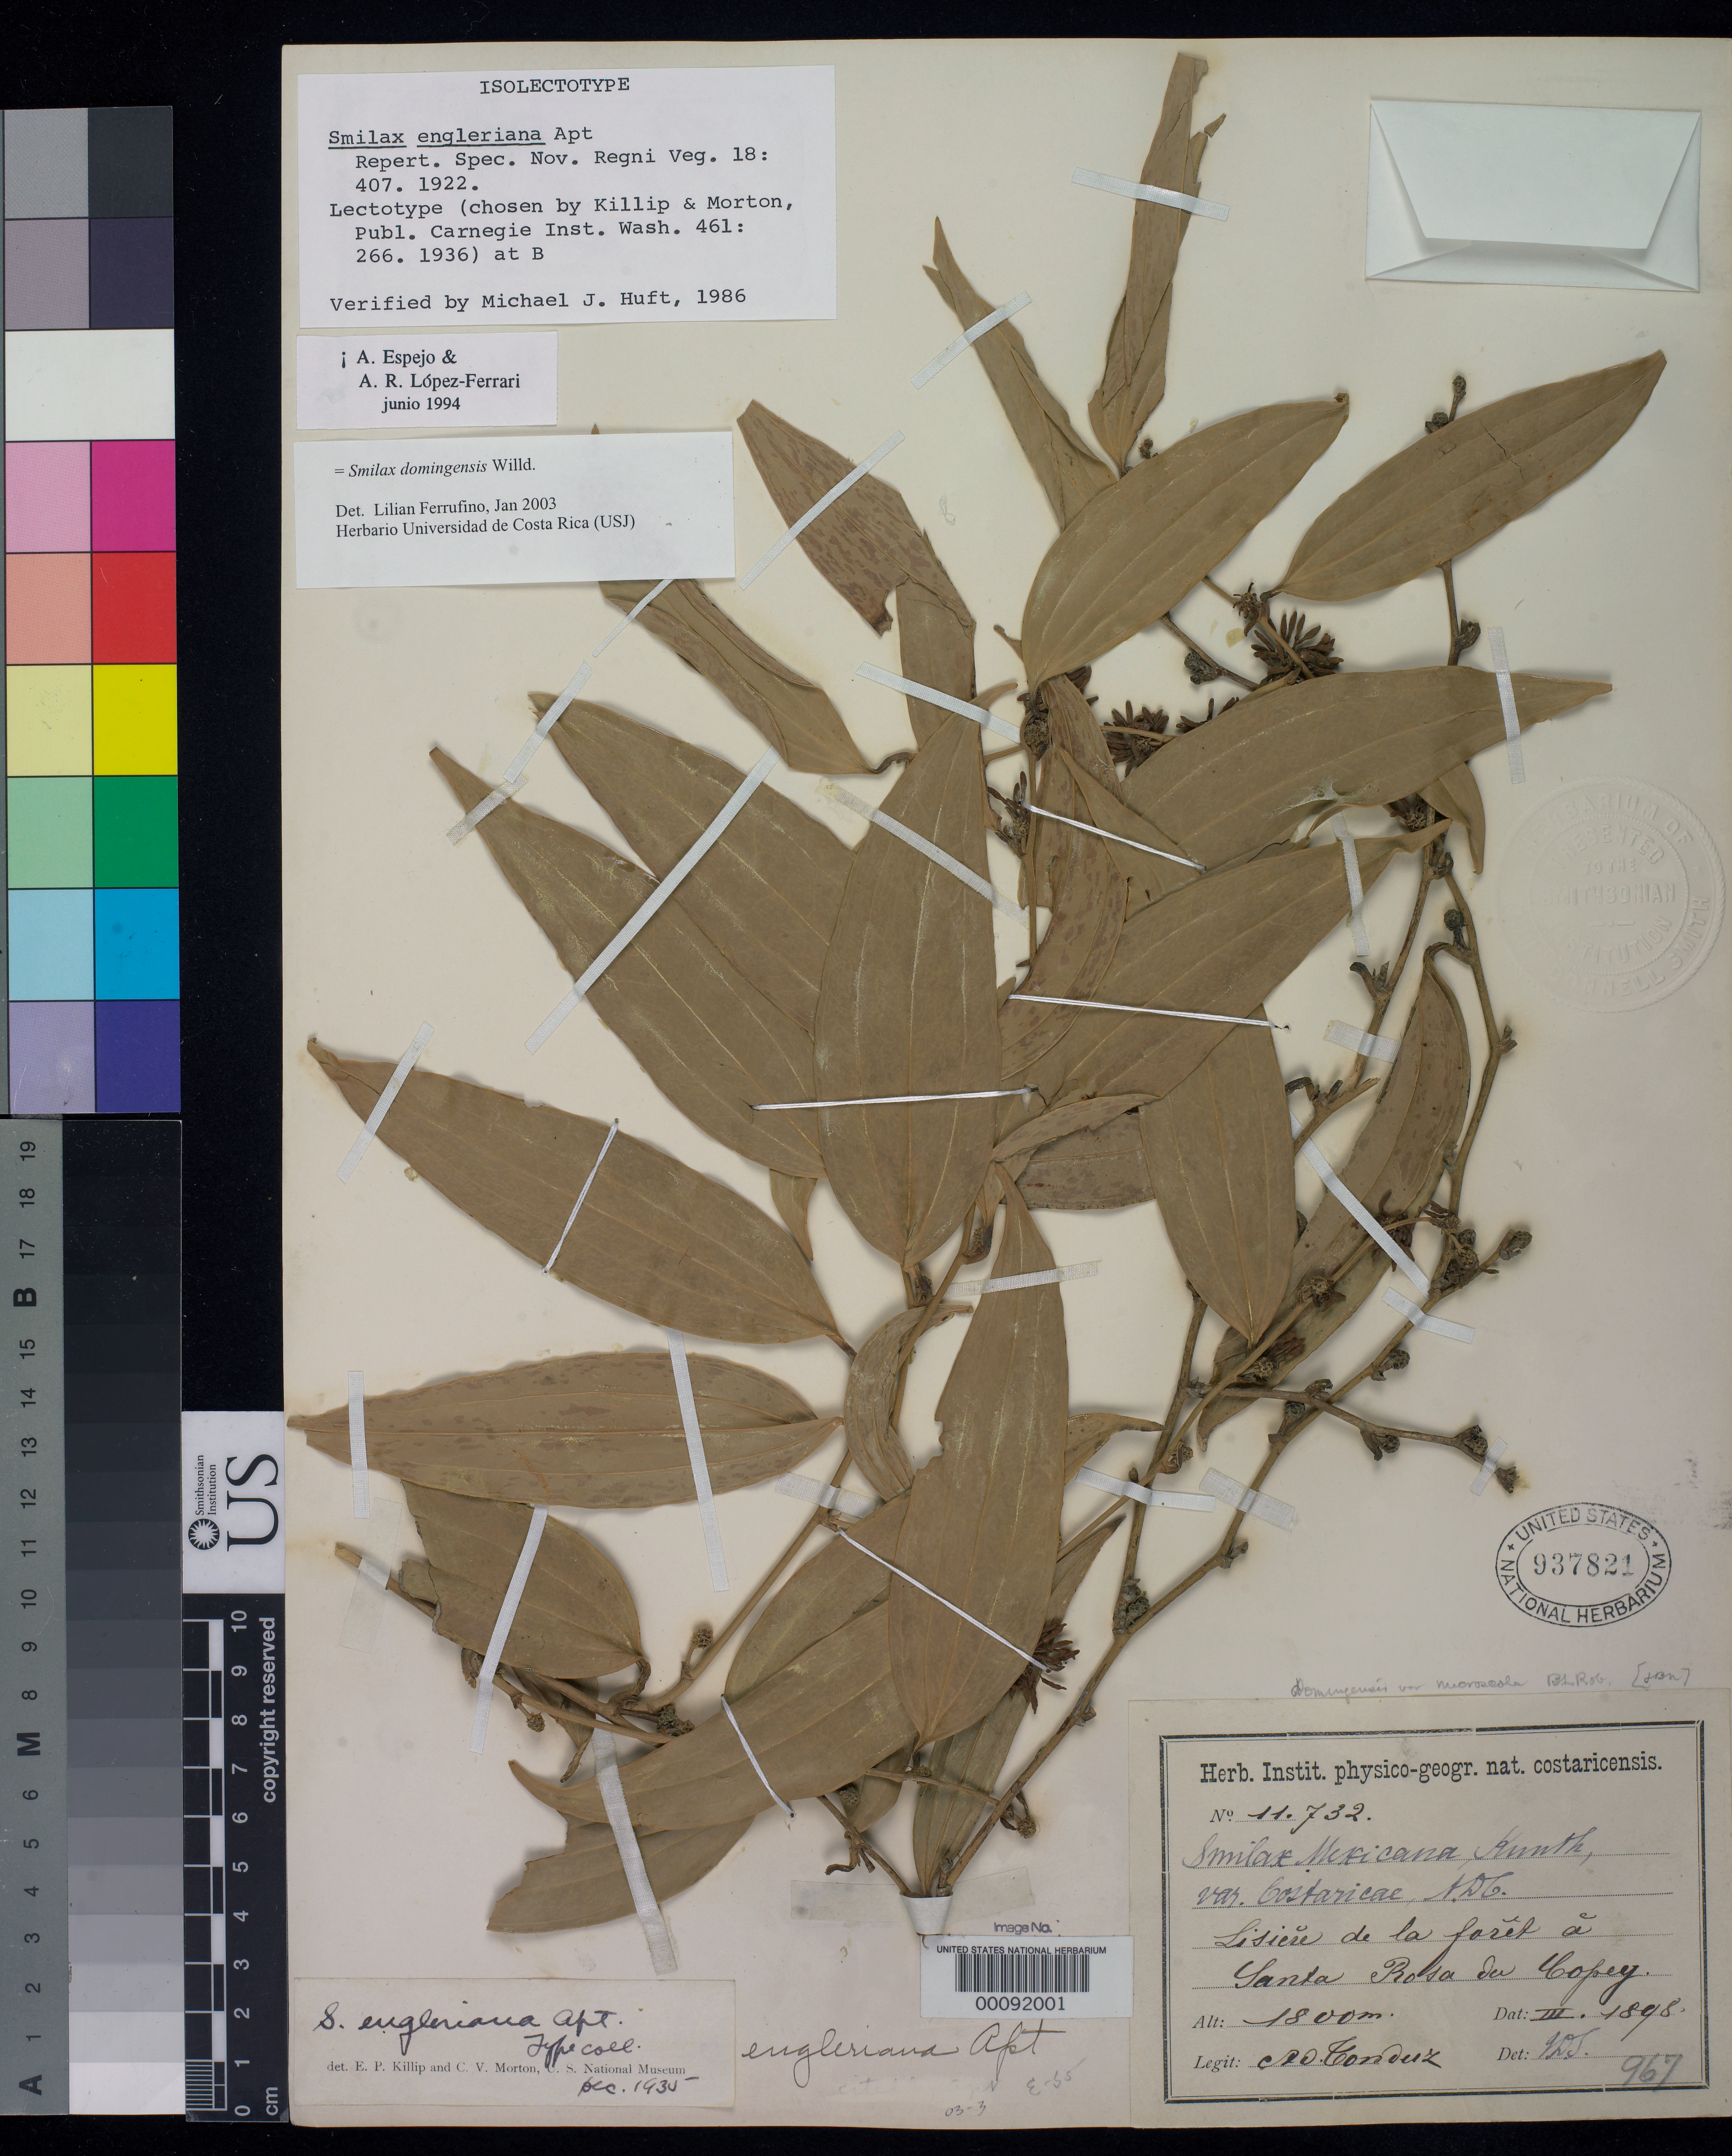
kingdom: Plantae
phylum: Tracheophyta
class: Liliopsida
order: Liliales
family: Smilacaceae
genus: Smilax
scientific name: Smilax engleriana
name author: F.W. Apt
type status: Isosyntype; Isolectotype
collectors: A. Tonduz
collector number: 11732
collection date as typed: Mar 1898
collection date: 1898-03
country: Costa Rica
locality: Near Santa Rosa du Copey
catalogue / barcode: US 937821